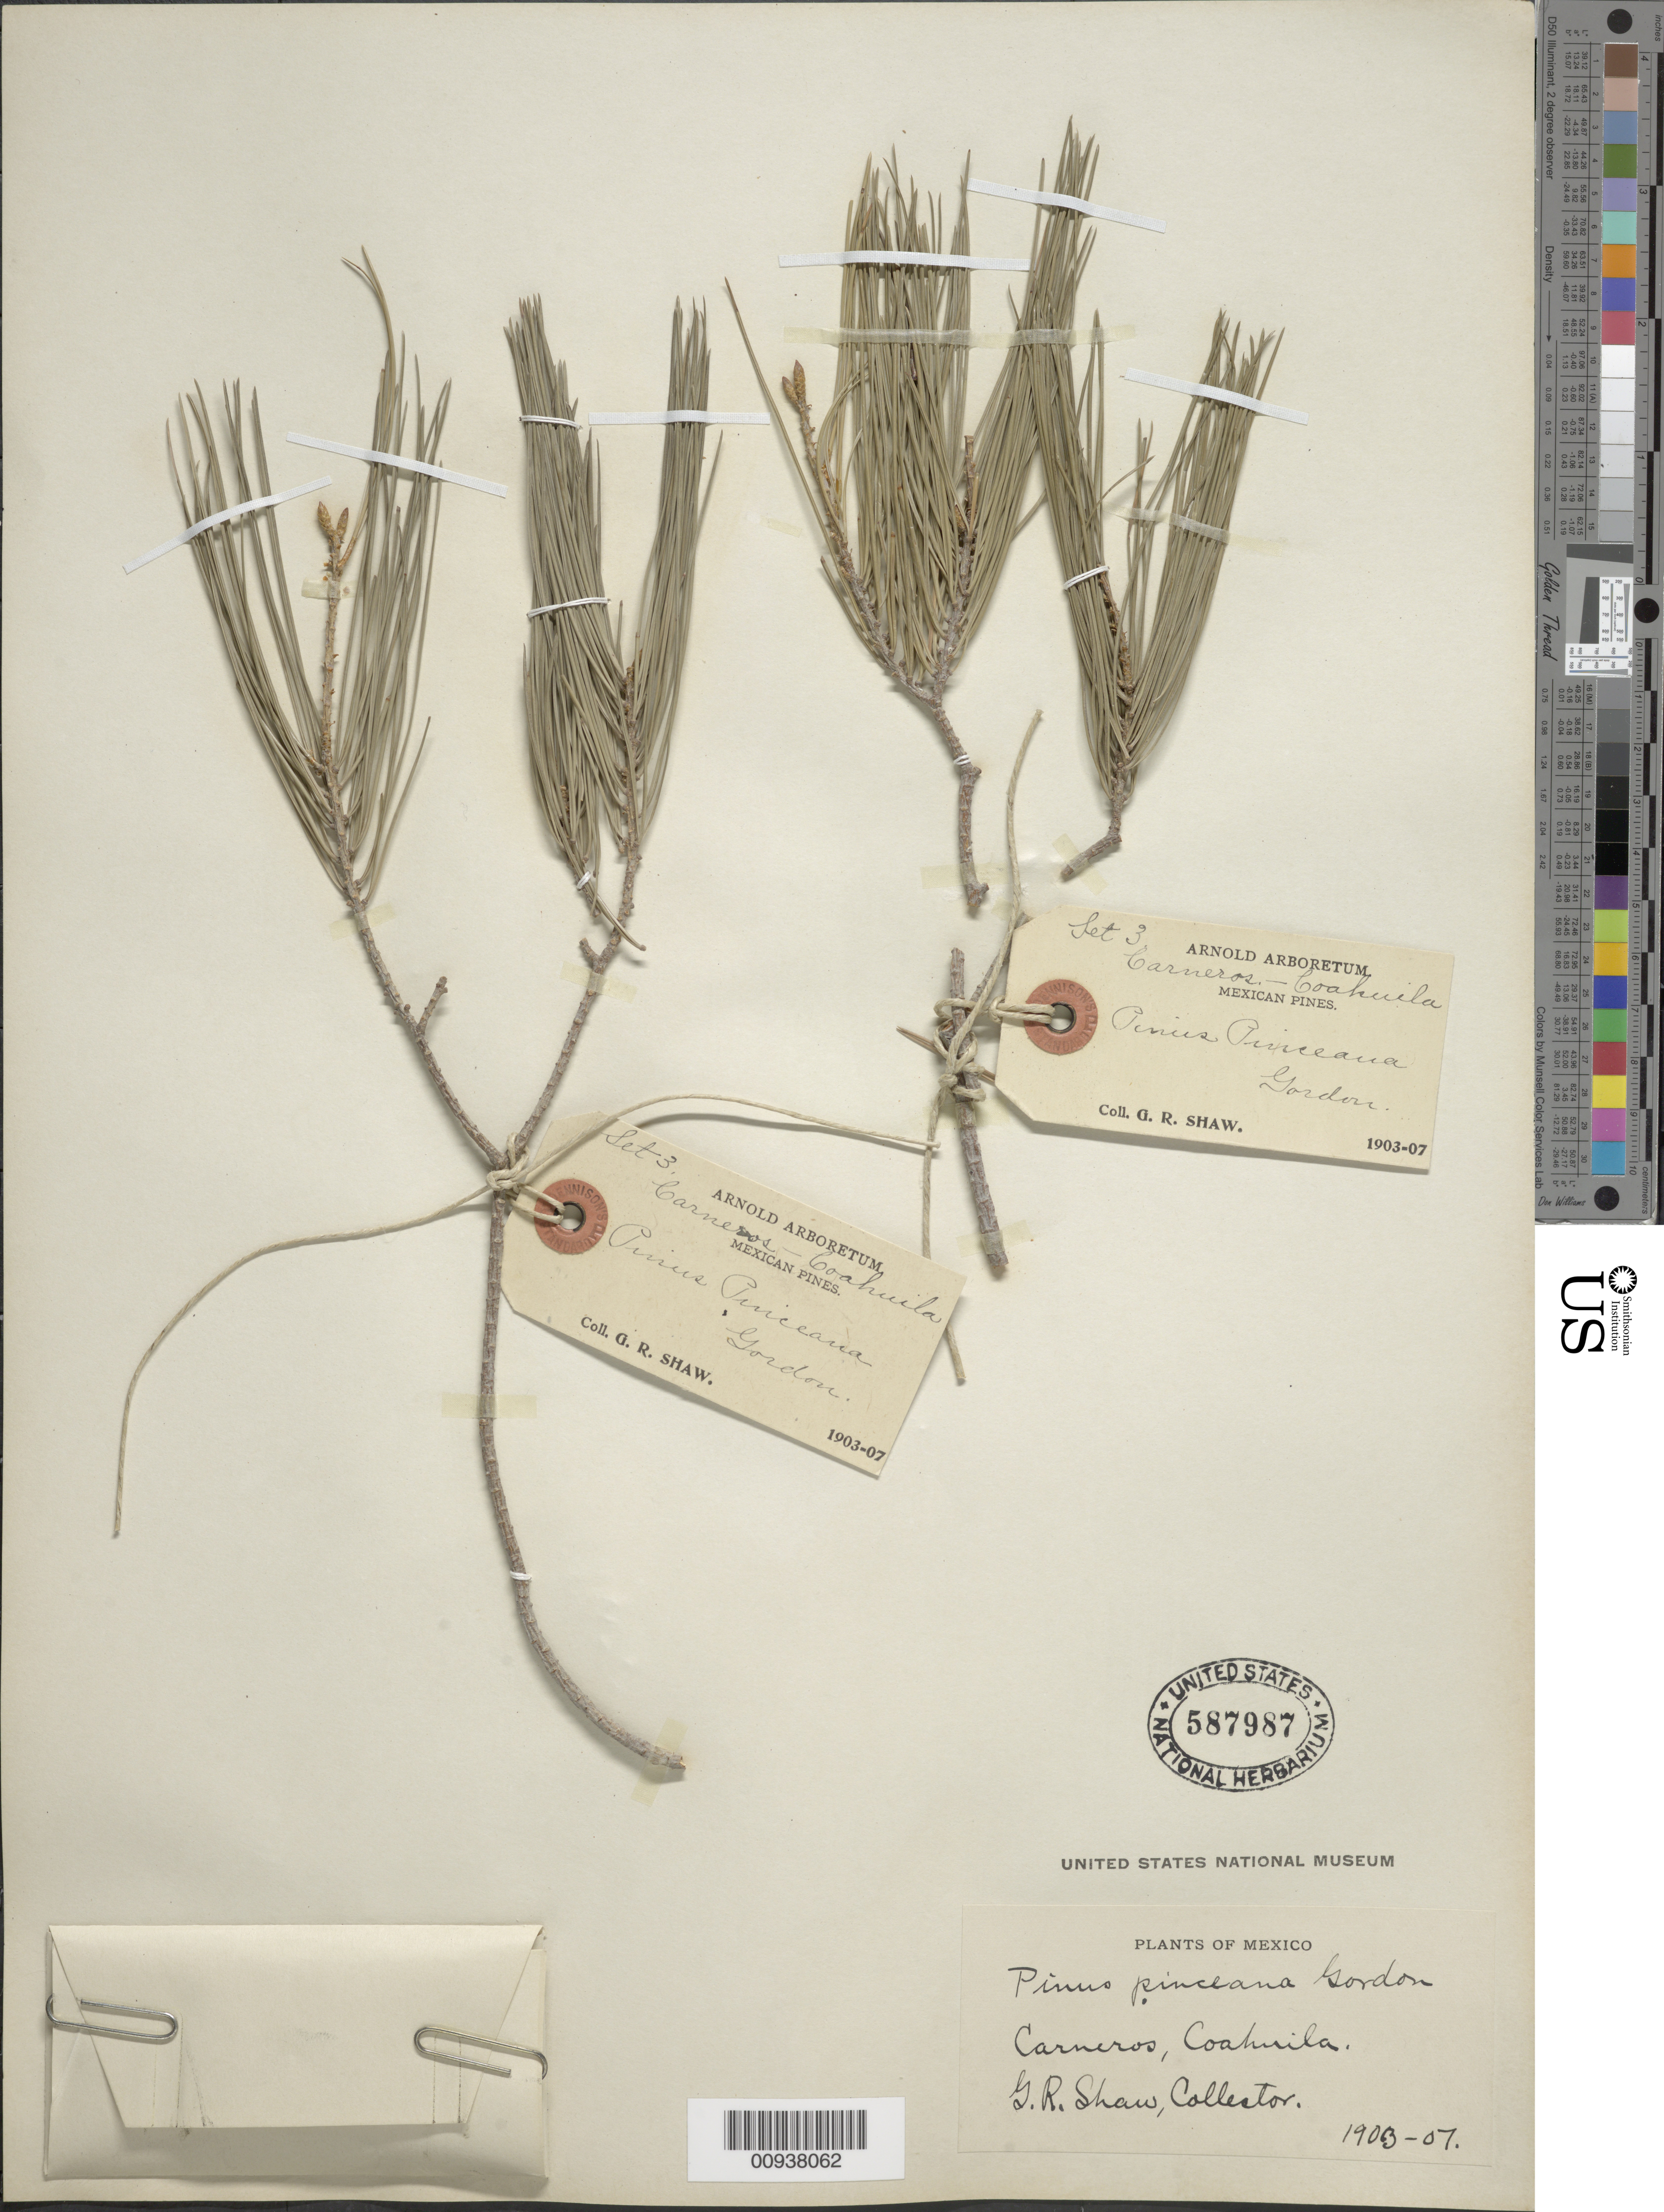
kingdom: Plantae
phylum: Tracheophyta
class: Pinopsida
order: Pinales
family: Pinaceae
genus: Pinus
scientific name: Pinus pinceana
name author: Gordon & Glend.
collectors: G. R. Shaw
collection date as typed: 1903 to -- --- 1907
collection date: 1903/1907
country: Mexico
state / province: Coahuila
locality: Carneros.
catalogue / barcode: US 587987